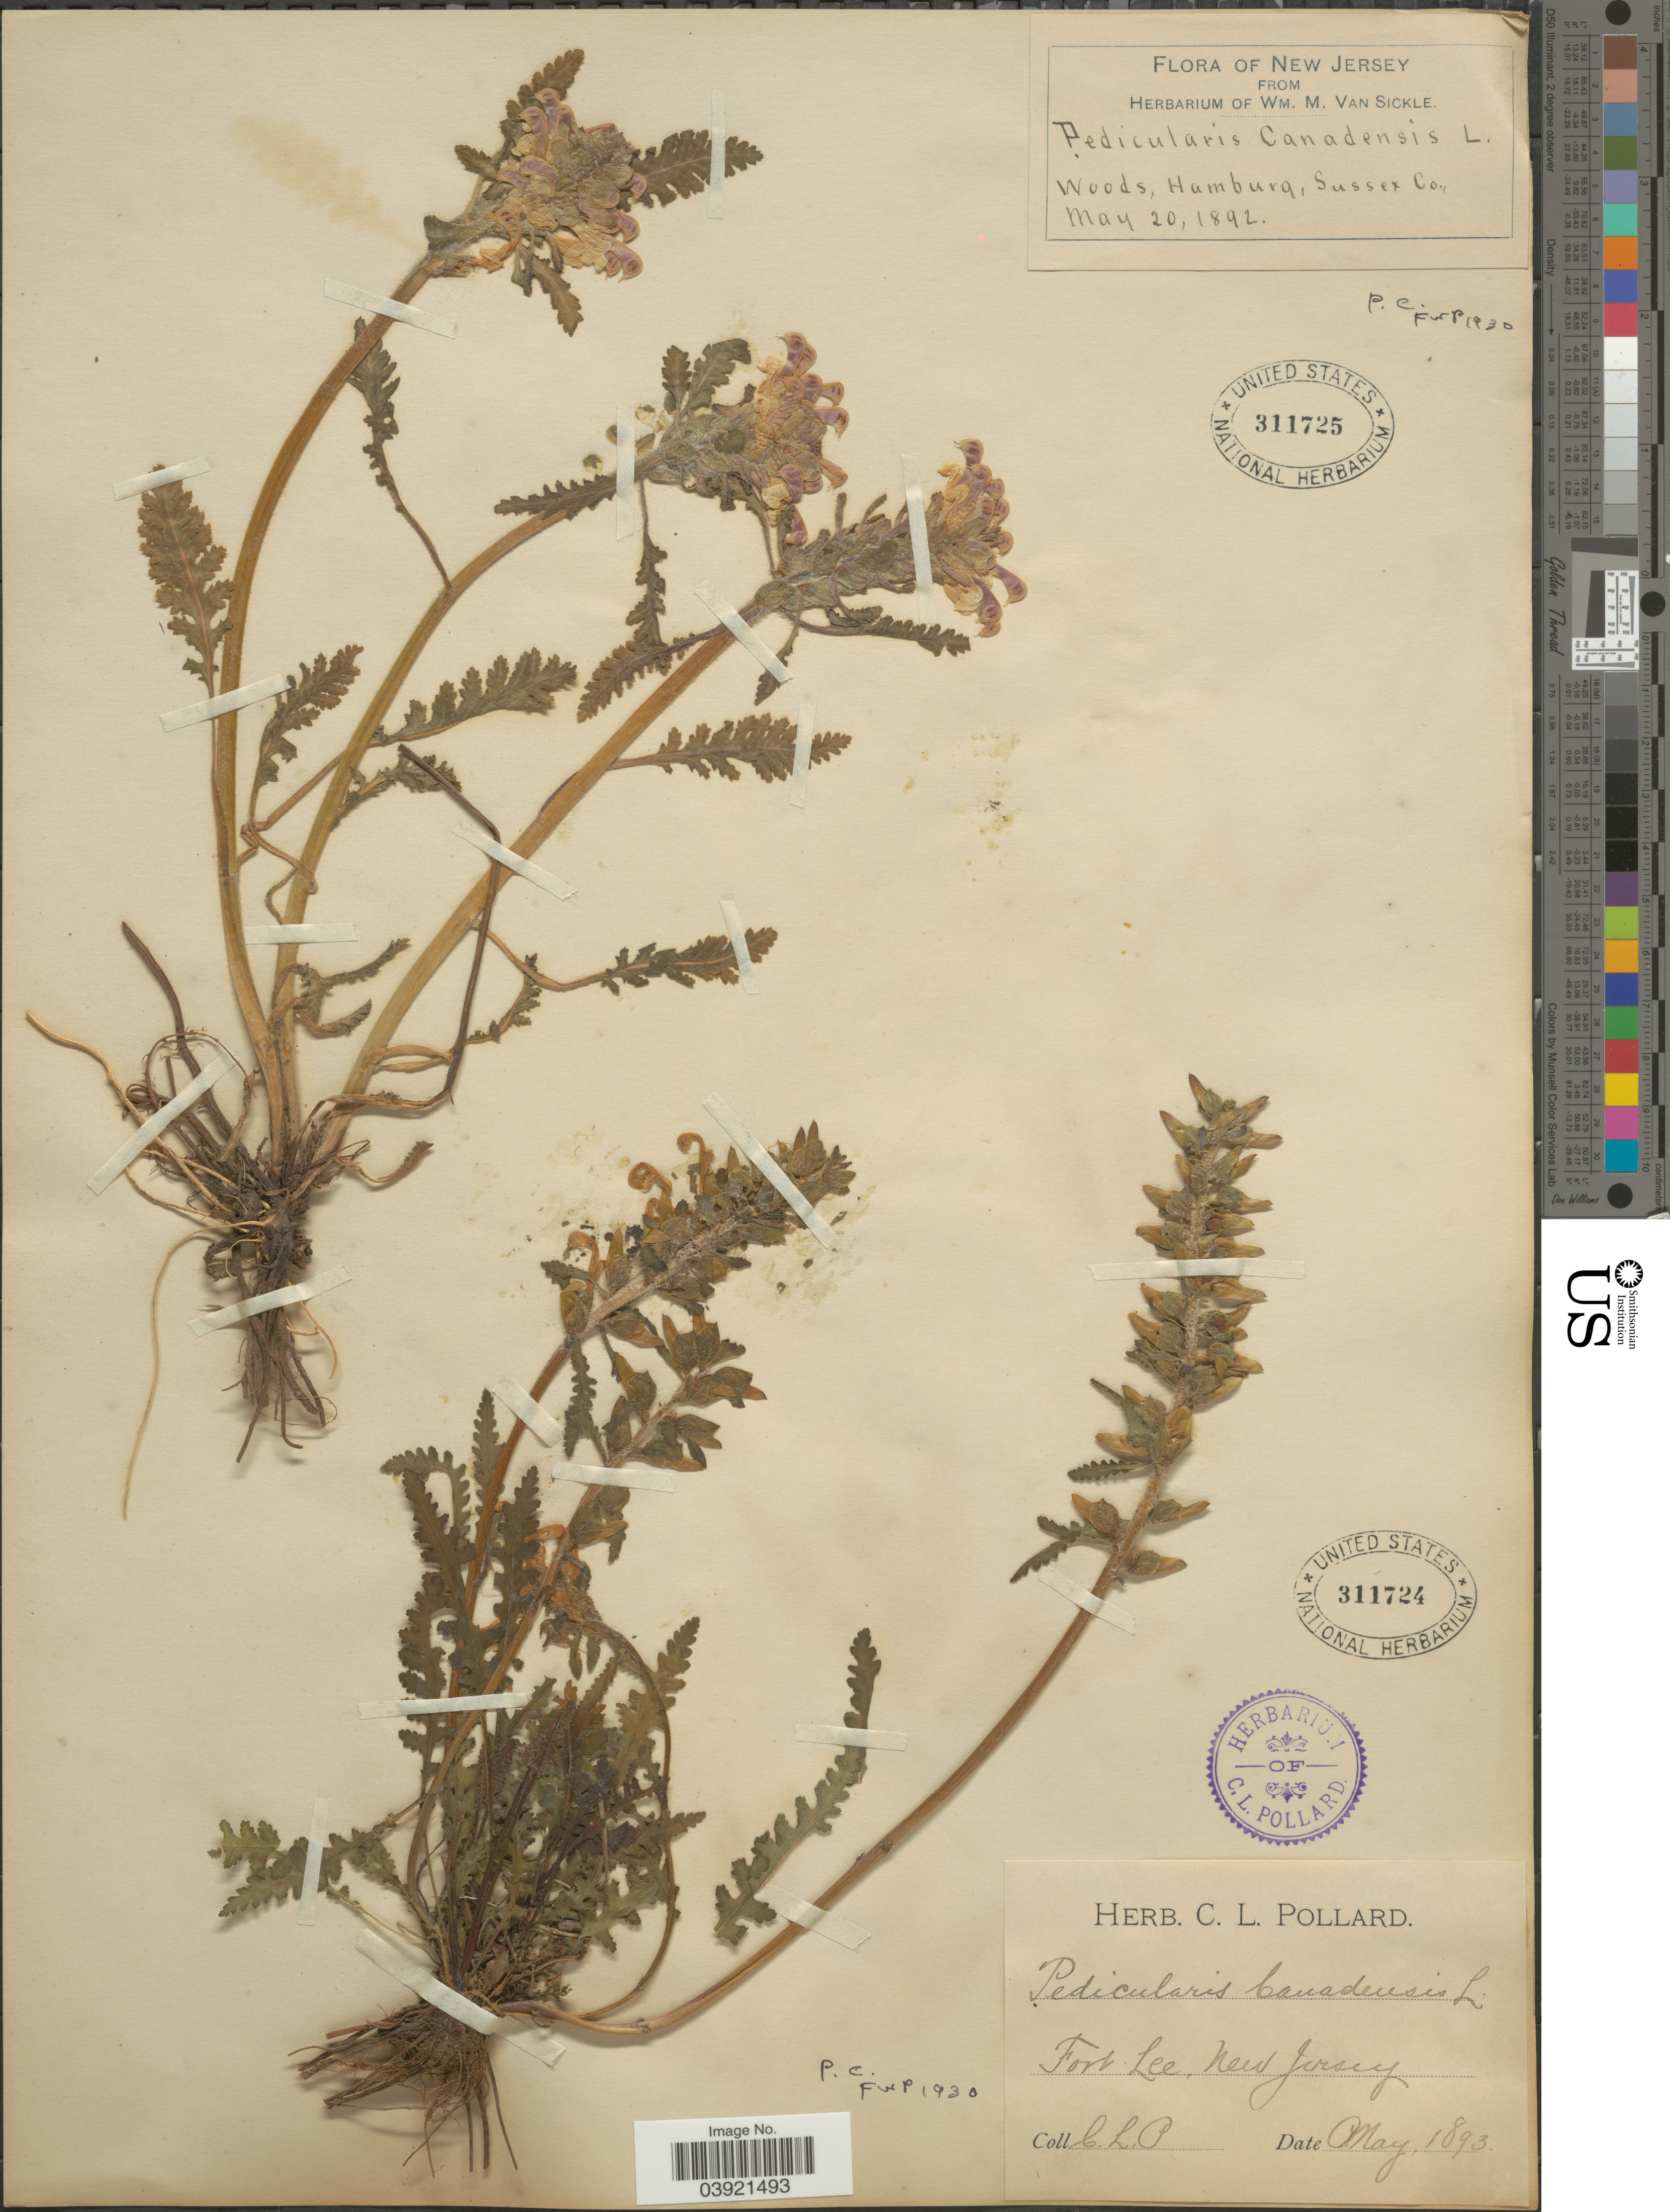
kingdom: Plantae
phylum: Tracheophyta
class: Magnoliopsida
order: Lamiales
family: Orobanchaceae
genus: Pedicularis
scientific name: Pedicularis canadensis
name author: L.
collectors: ex herb. Wm. M. Van Sickle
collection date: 1892-05-20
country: United States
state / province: New Jersey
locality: Hamburg, Sussex Co.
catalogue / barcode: US 311725